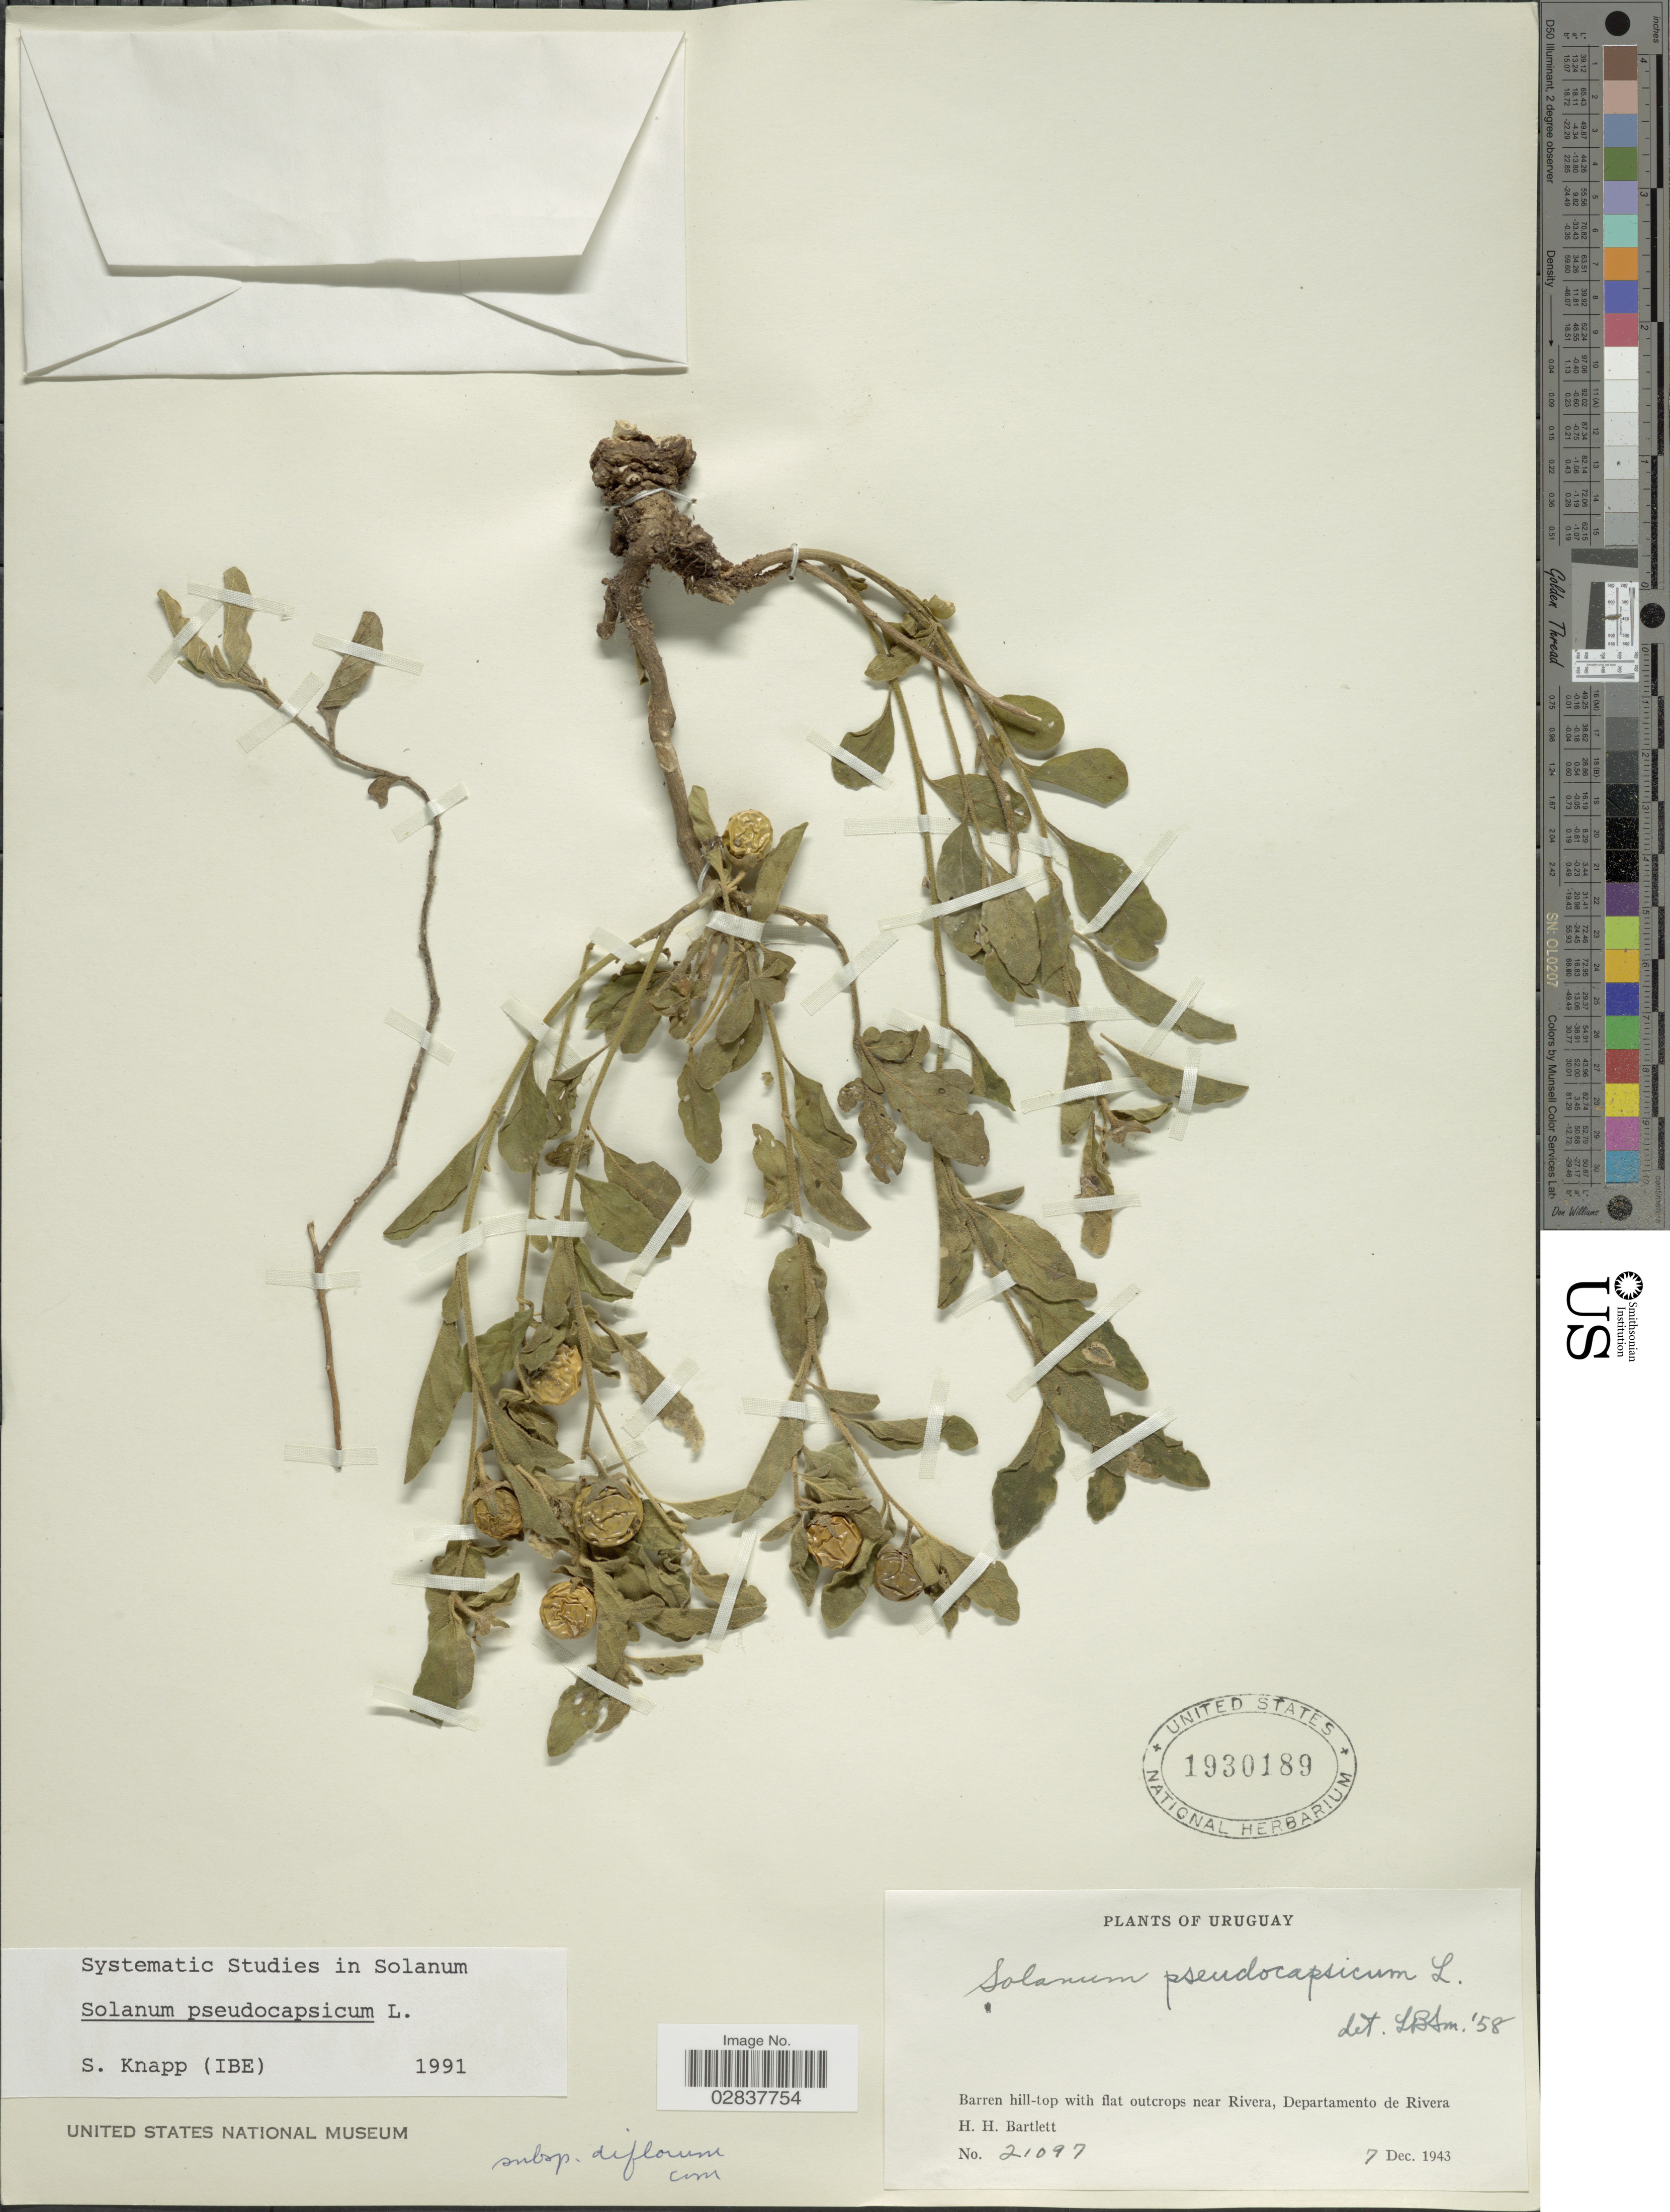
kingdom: Plantae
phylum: Tracheophyta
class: Magnoliopsida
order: Solanales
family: Solanaceae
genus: Solanum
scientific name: Solanum pseudocapsicum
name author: L.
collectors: H. H. Bartlett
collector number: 21097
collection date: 1943-12-07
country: Uruguay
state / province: Rivera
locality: Barren hill-top with flat outcrops near Rivera, Departamento de Rivera.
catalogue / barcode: US 1930189